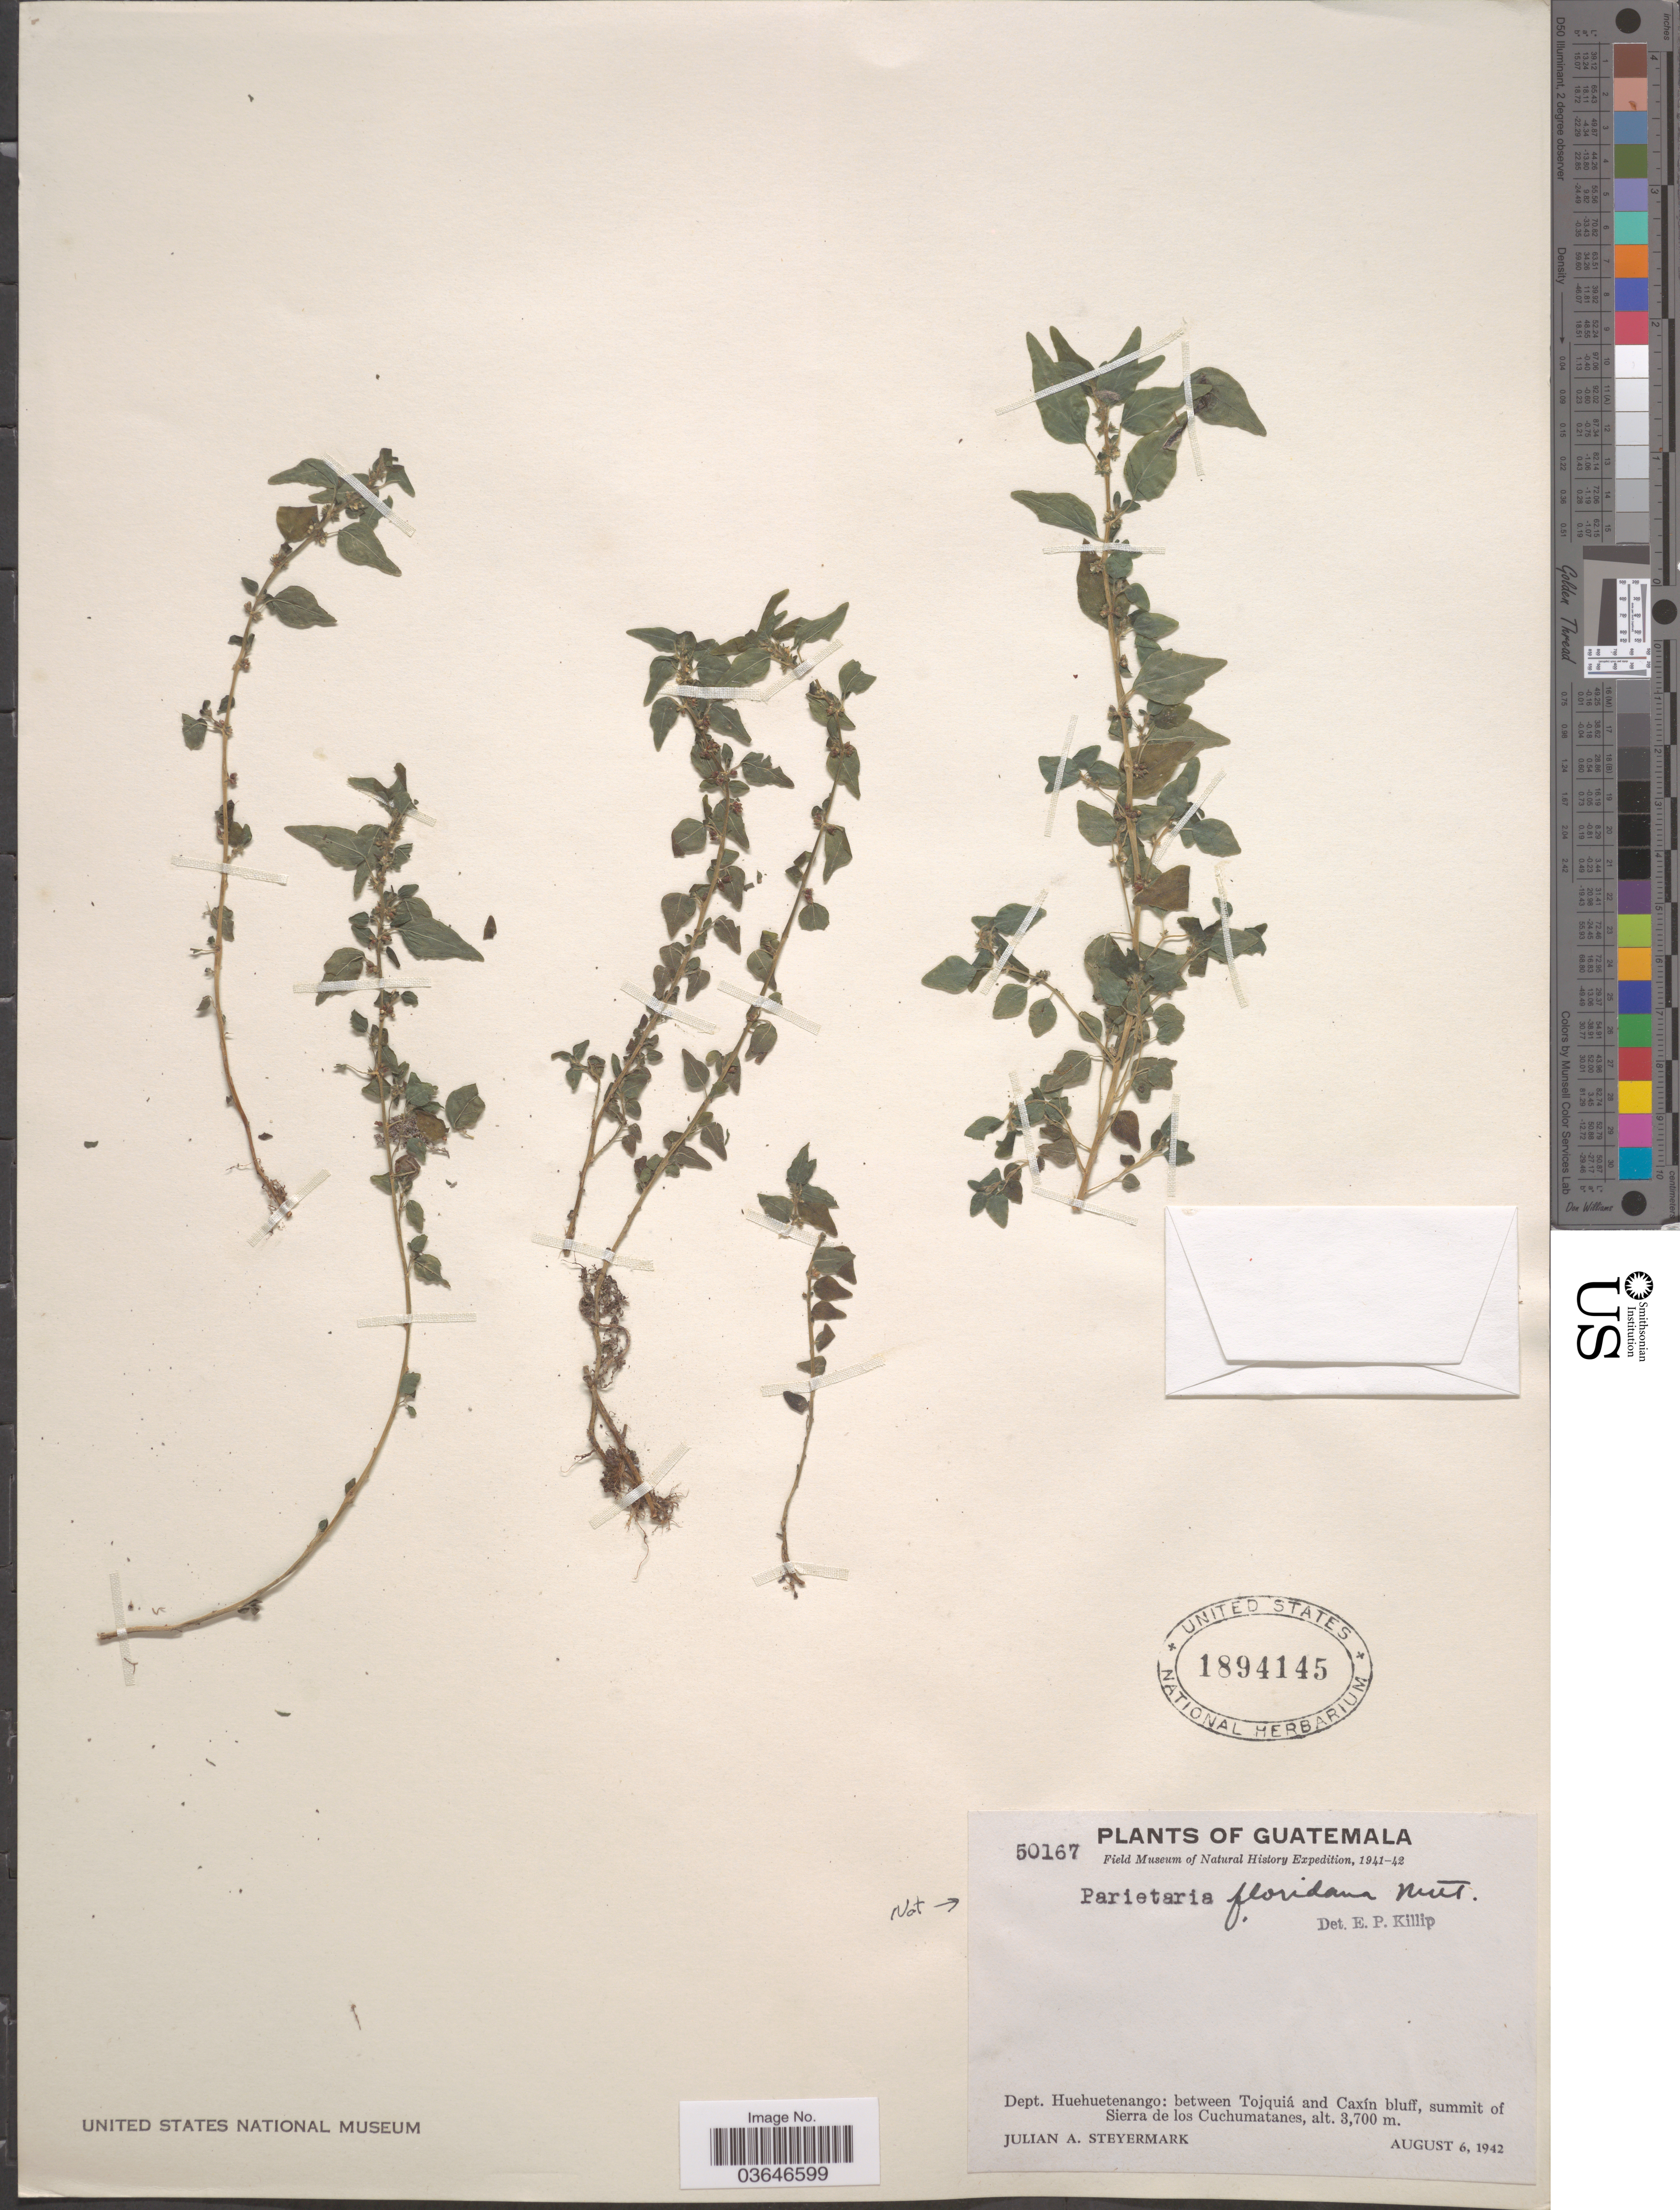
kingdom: Plantae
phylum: Tracheophyta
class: Magnoliopsida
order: Rosales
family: Urticaceae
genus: Parietaria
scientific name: Parietaria sp.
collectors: J. Steyermark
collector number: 50167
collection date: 1942-08-06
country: Guatemala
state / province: Huehuetenango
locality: Dept. Huehuetenango: between Tojquiá and Caxín bluff, summit of Sierra de los Cuchumatanes.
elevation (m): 3700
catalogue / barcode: US 1894145